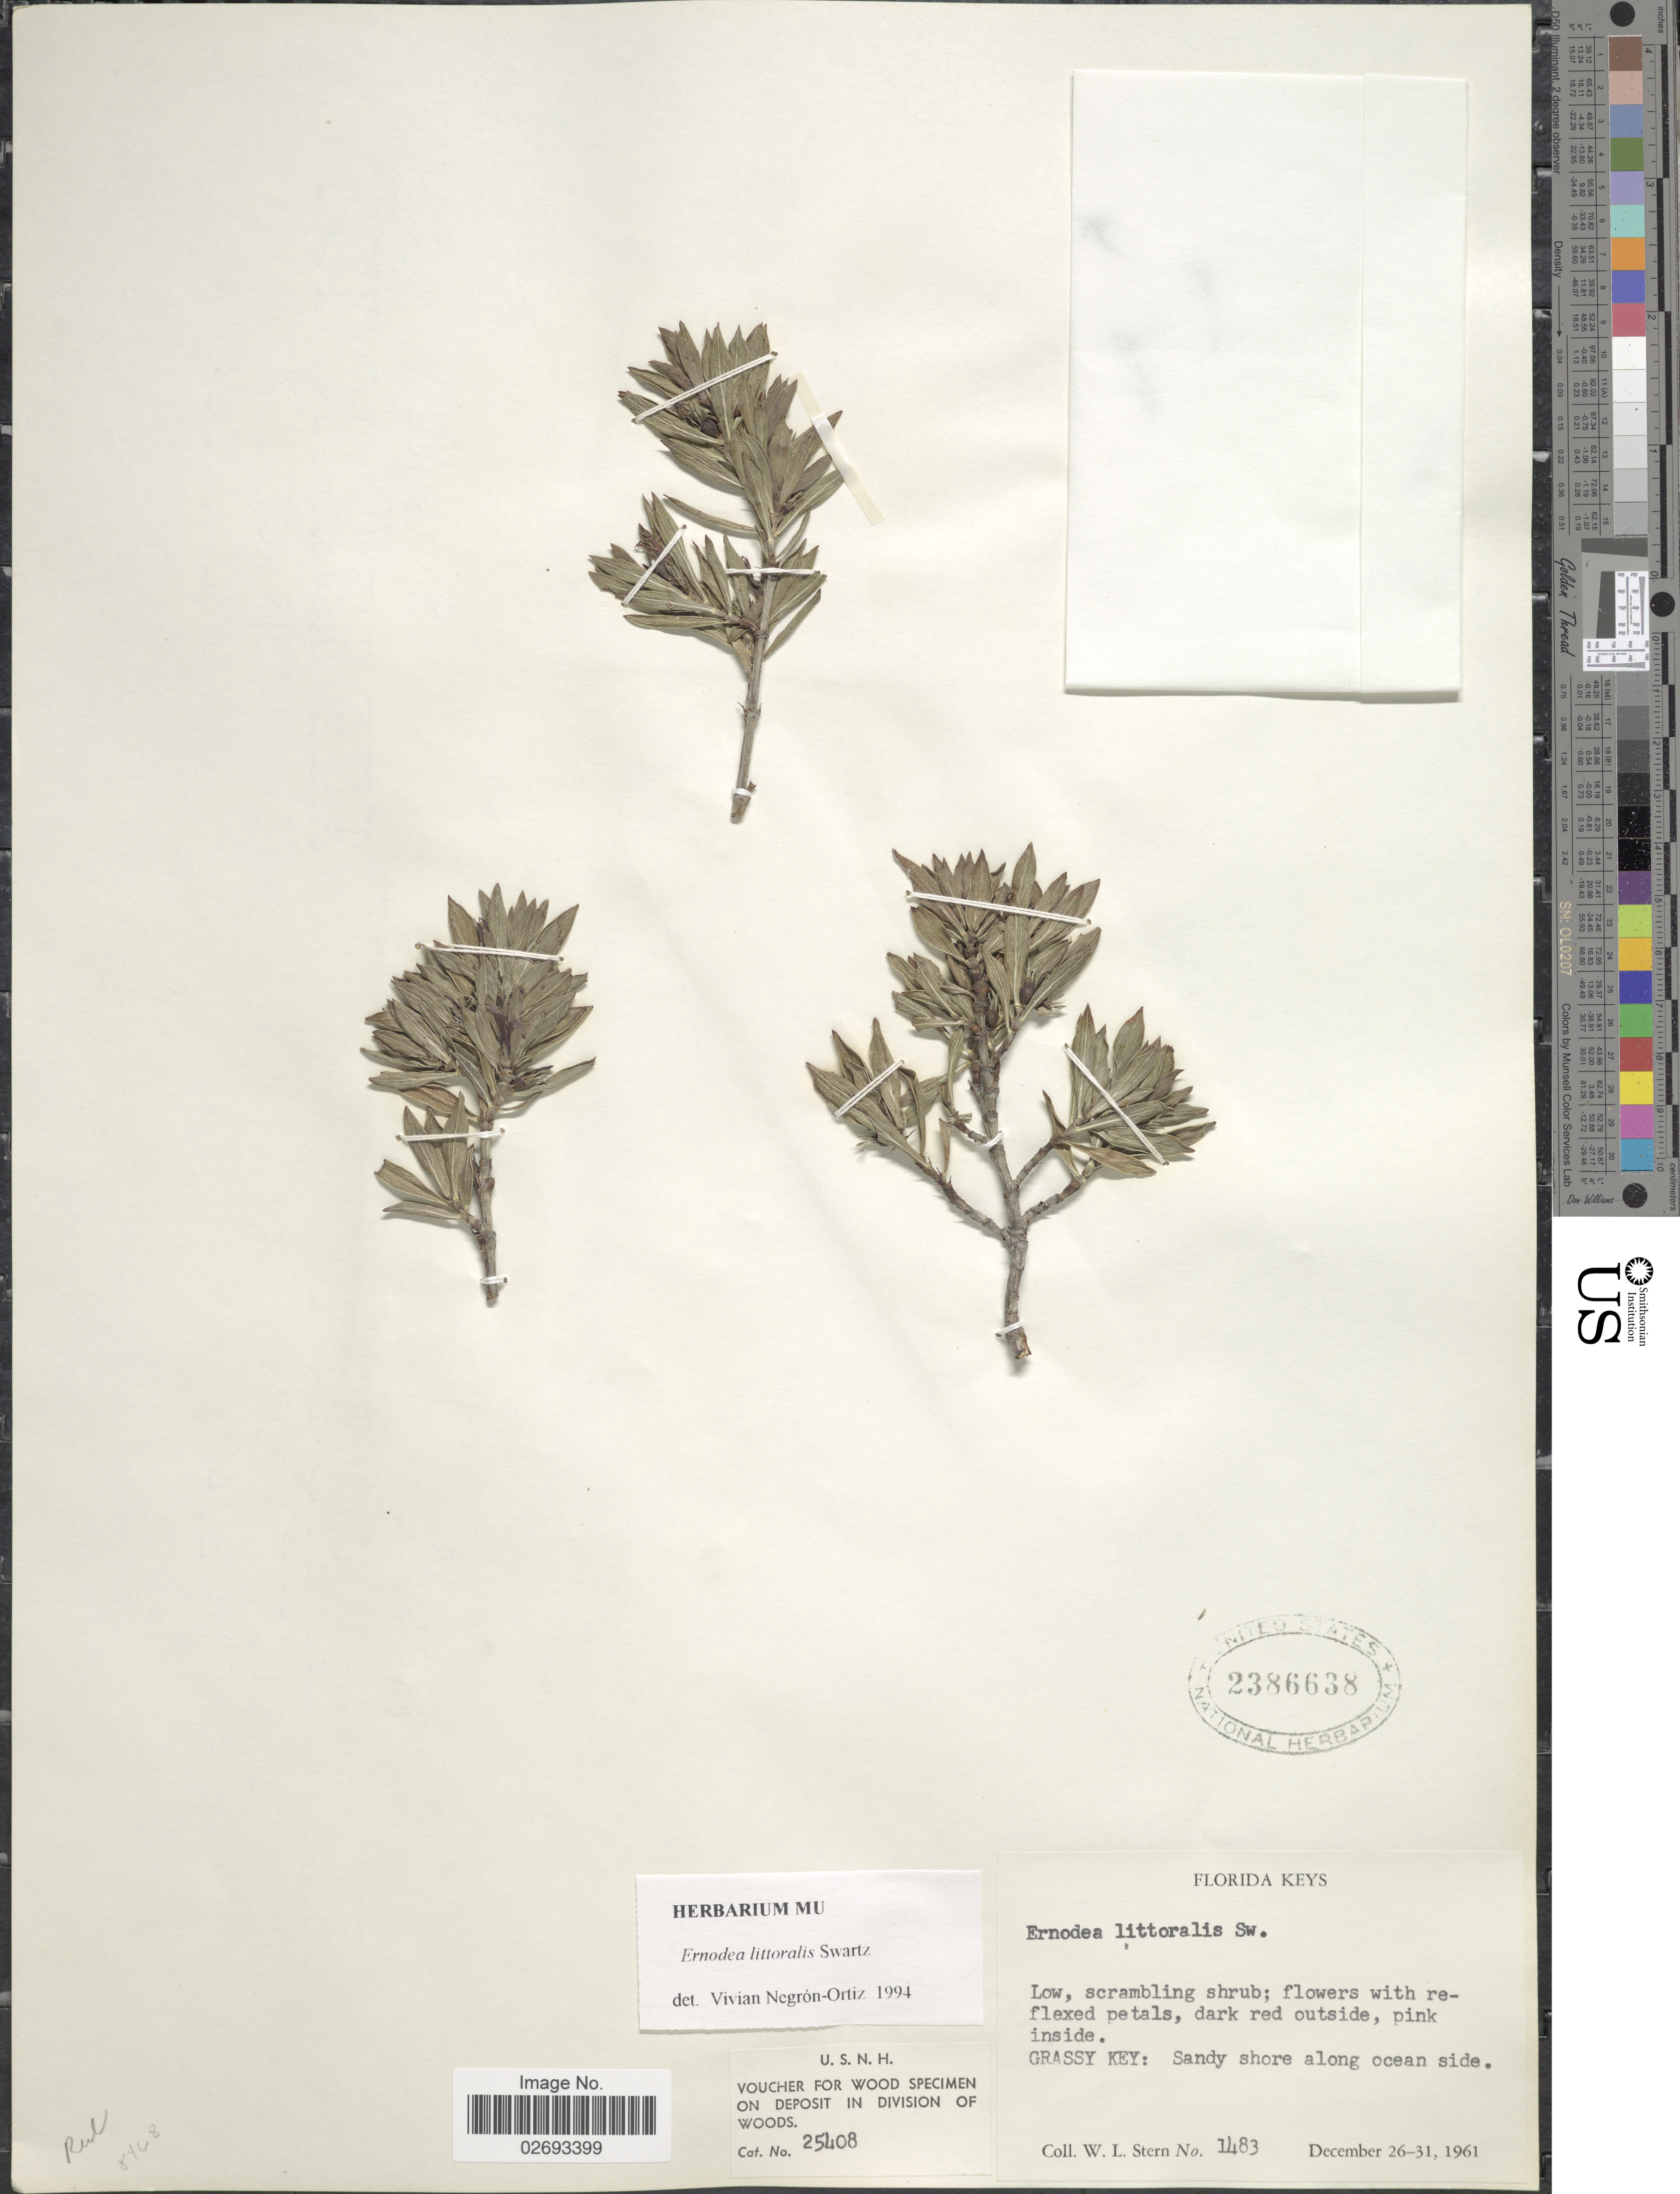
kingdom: Plantae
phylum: Tracheophyta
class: Magnoliopsida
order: Gentianales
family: Rubiaceae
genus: Ernodea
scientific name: Ernodea littoralis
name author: Sw.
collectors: W. L. Stern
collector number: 1483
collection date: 1961-12-26/1961-12-31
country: United States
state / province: Florida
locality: Grassy Key: Sandy shore along ocean side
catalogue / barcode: US 2386638